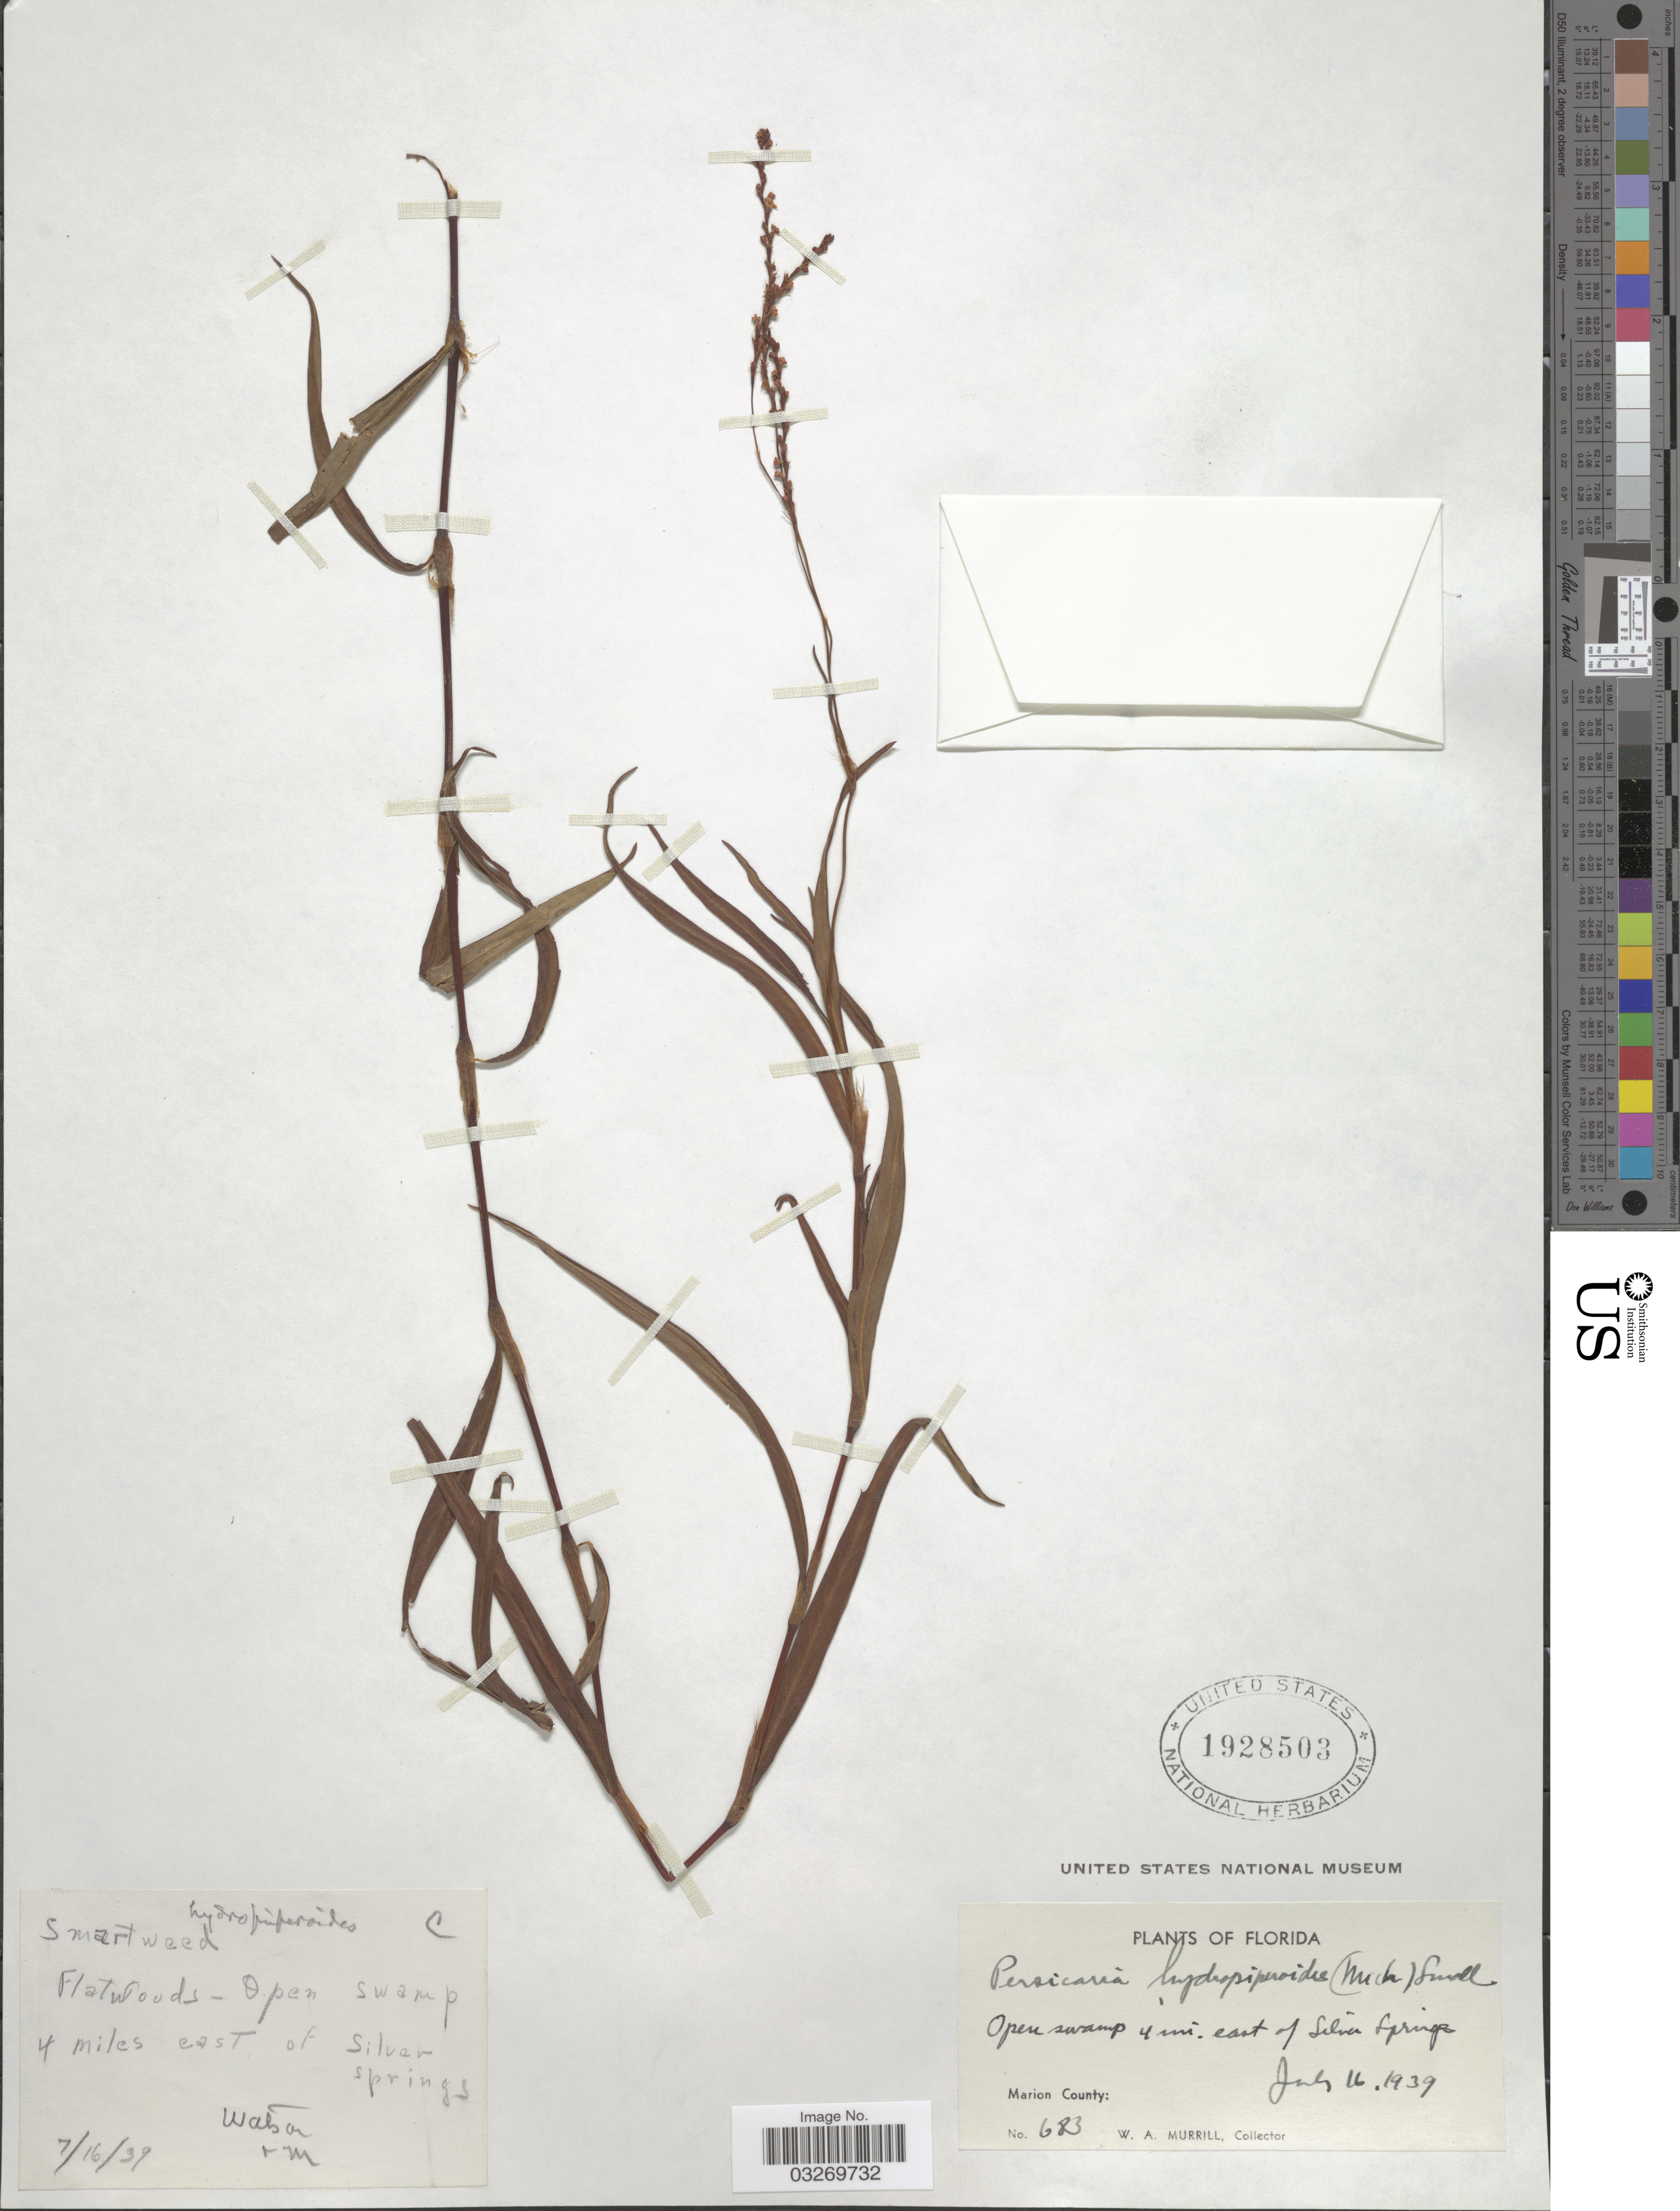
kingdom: Plantae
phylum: Tracheophyta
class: Magnoliopsida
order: Caryophyllales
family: Polygonaceae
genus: Polygonum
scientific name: Polygonum hydropiperoides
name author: Michx.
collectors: W. A. Murrill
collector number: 683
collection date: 1939-07-16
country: United States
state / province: Florida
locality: Open swamp 4 mi. east of Silver Springs.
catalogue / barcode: US 1928503